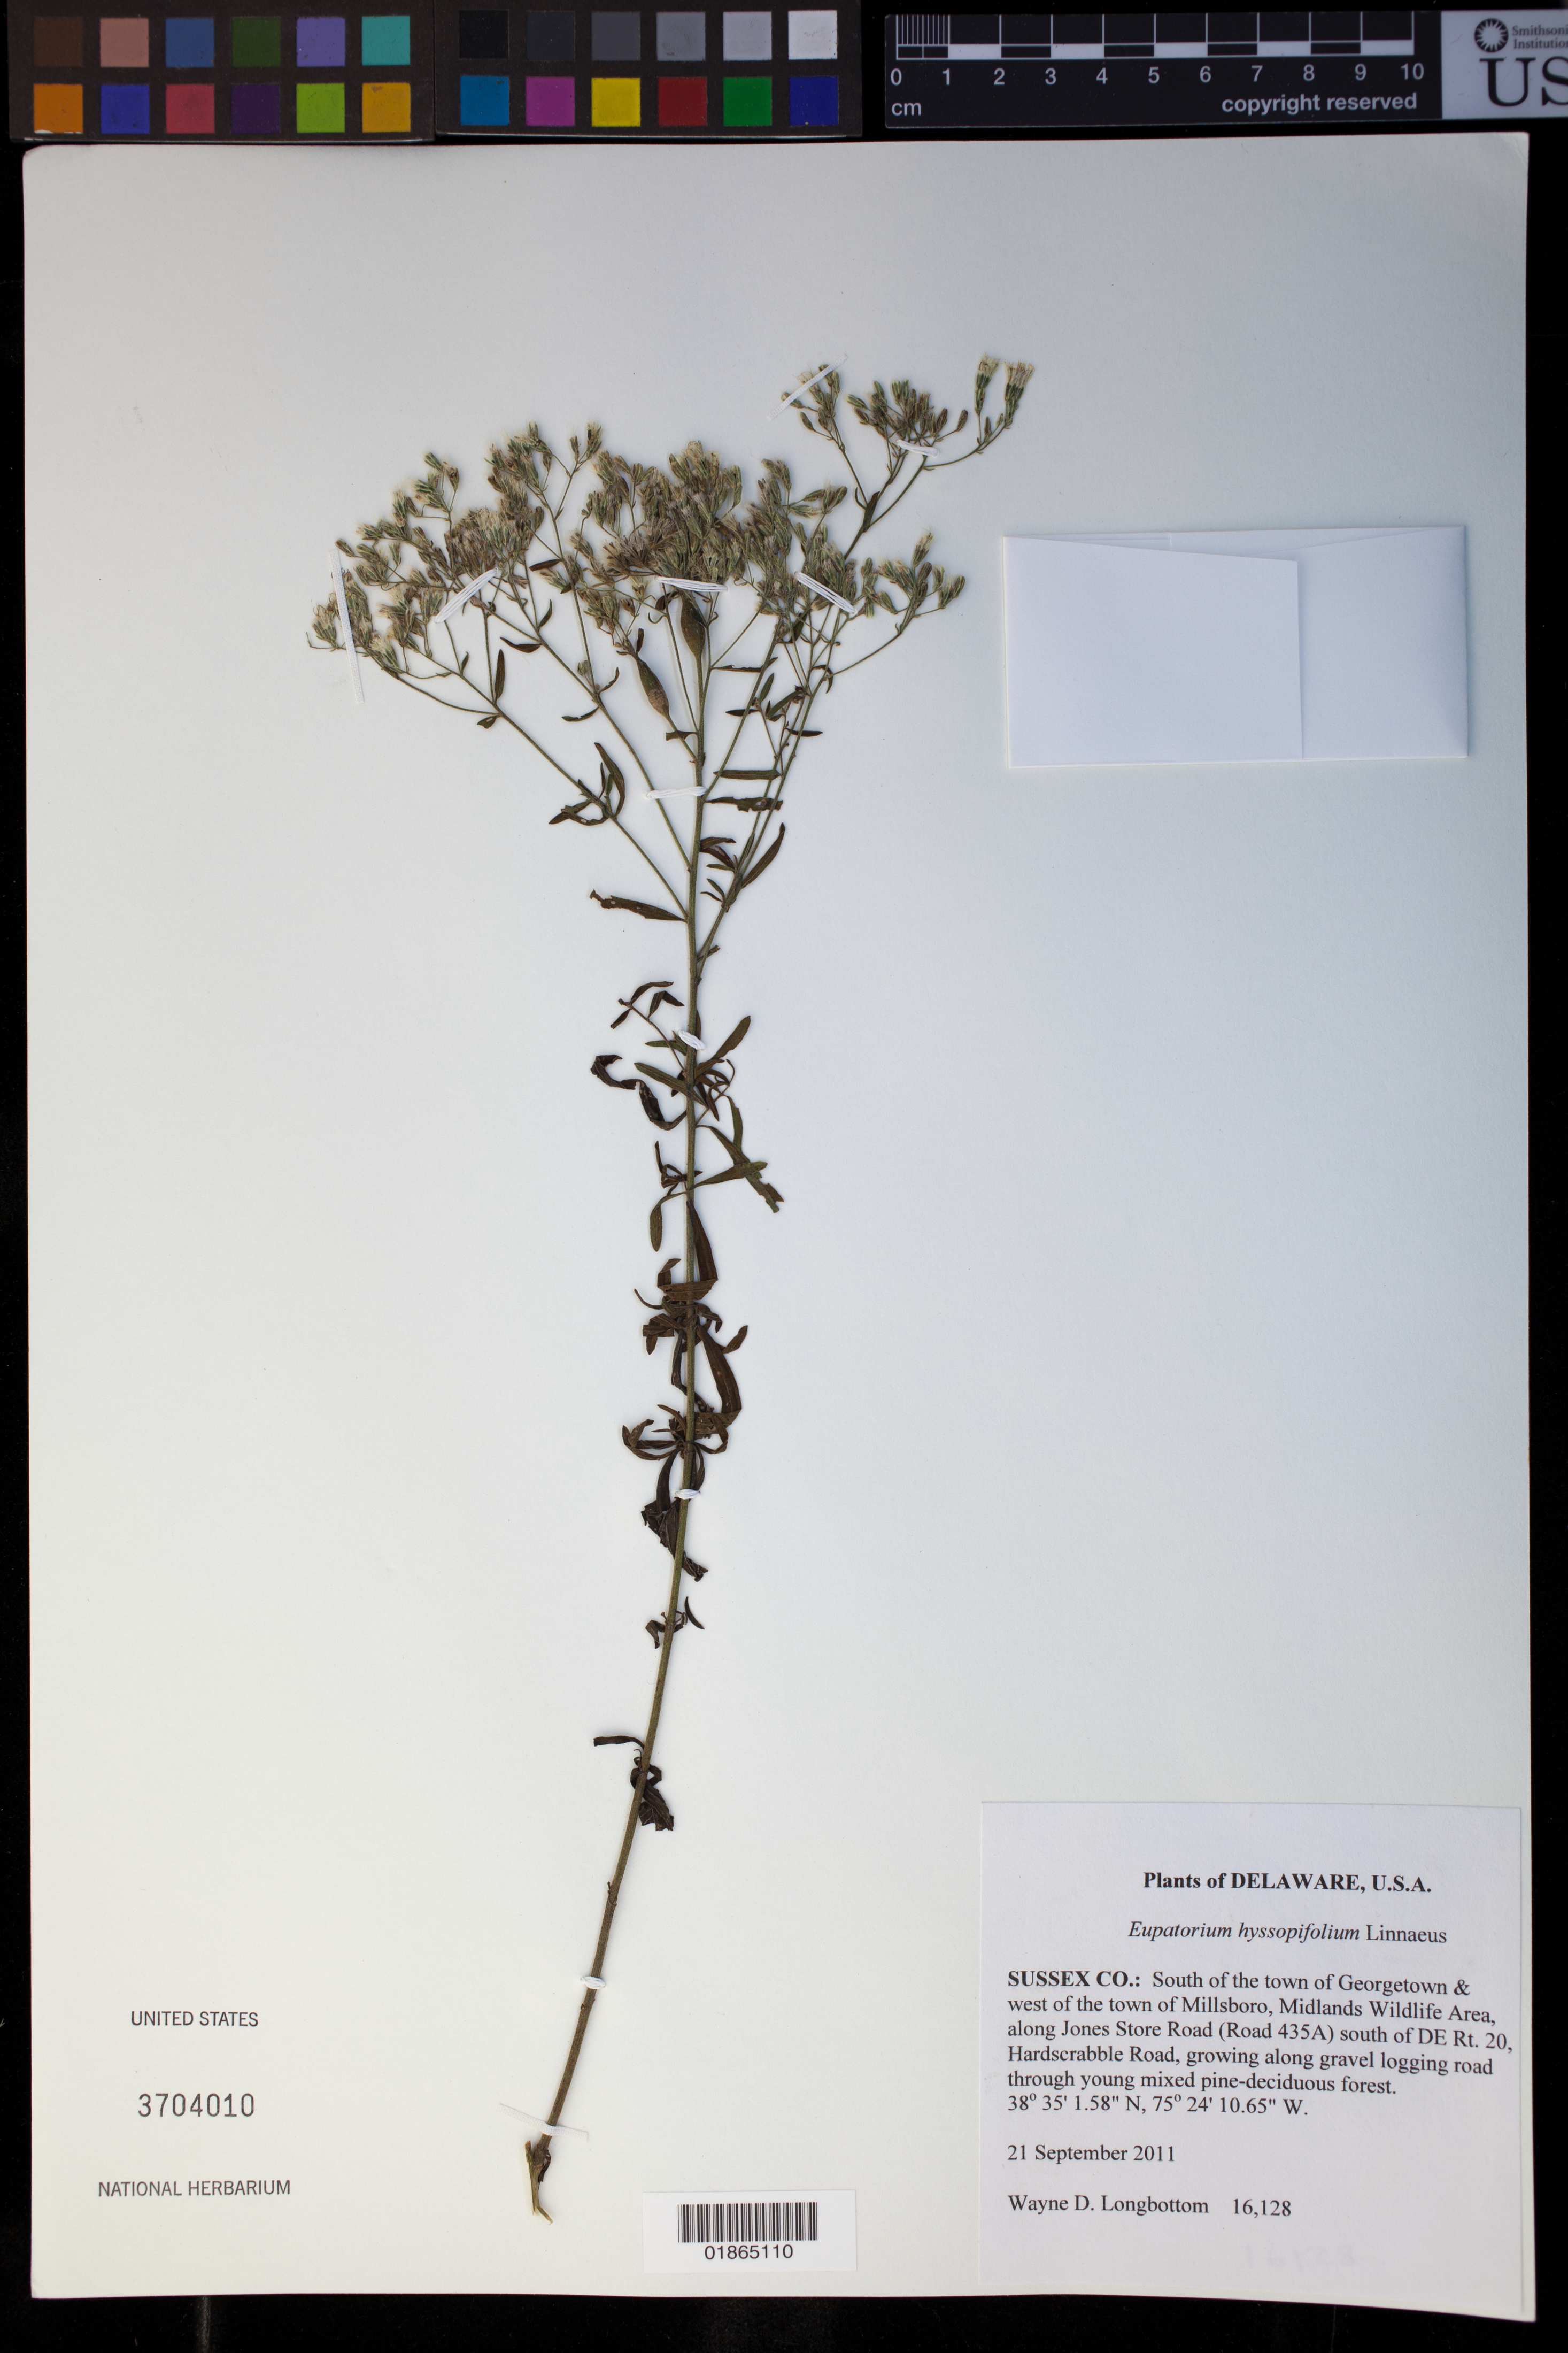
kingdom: Plantae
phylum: Tracheophyta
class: Magnoliopsida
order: Asterales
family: Asteraceae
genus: Eupatorium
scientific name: Eupatorium hyssopifolium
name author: L.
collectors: W. D. Longbottom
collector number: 16128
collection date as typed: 21 September 2011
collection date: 2011-09-21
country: United States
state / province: Maryland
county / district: Sussex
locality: South of the town of Georgetown & west of the town of Millsboro, Midlands Wildlife Area, along Jones Store Road (Road 435A) south of DE Rt. 20, Hardscrabble Road.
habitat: Growing along gravel logging road through young mixed pine-deciduous forest.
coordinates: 39 35 1.58 N, 75 24 10.65 W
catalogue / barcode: US 3704010